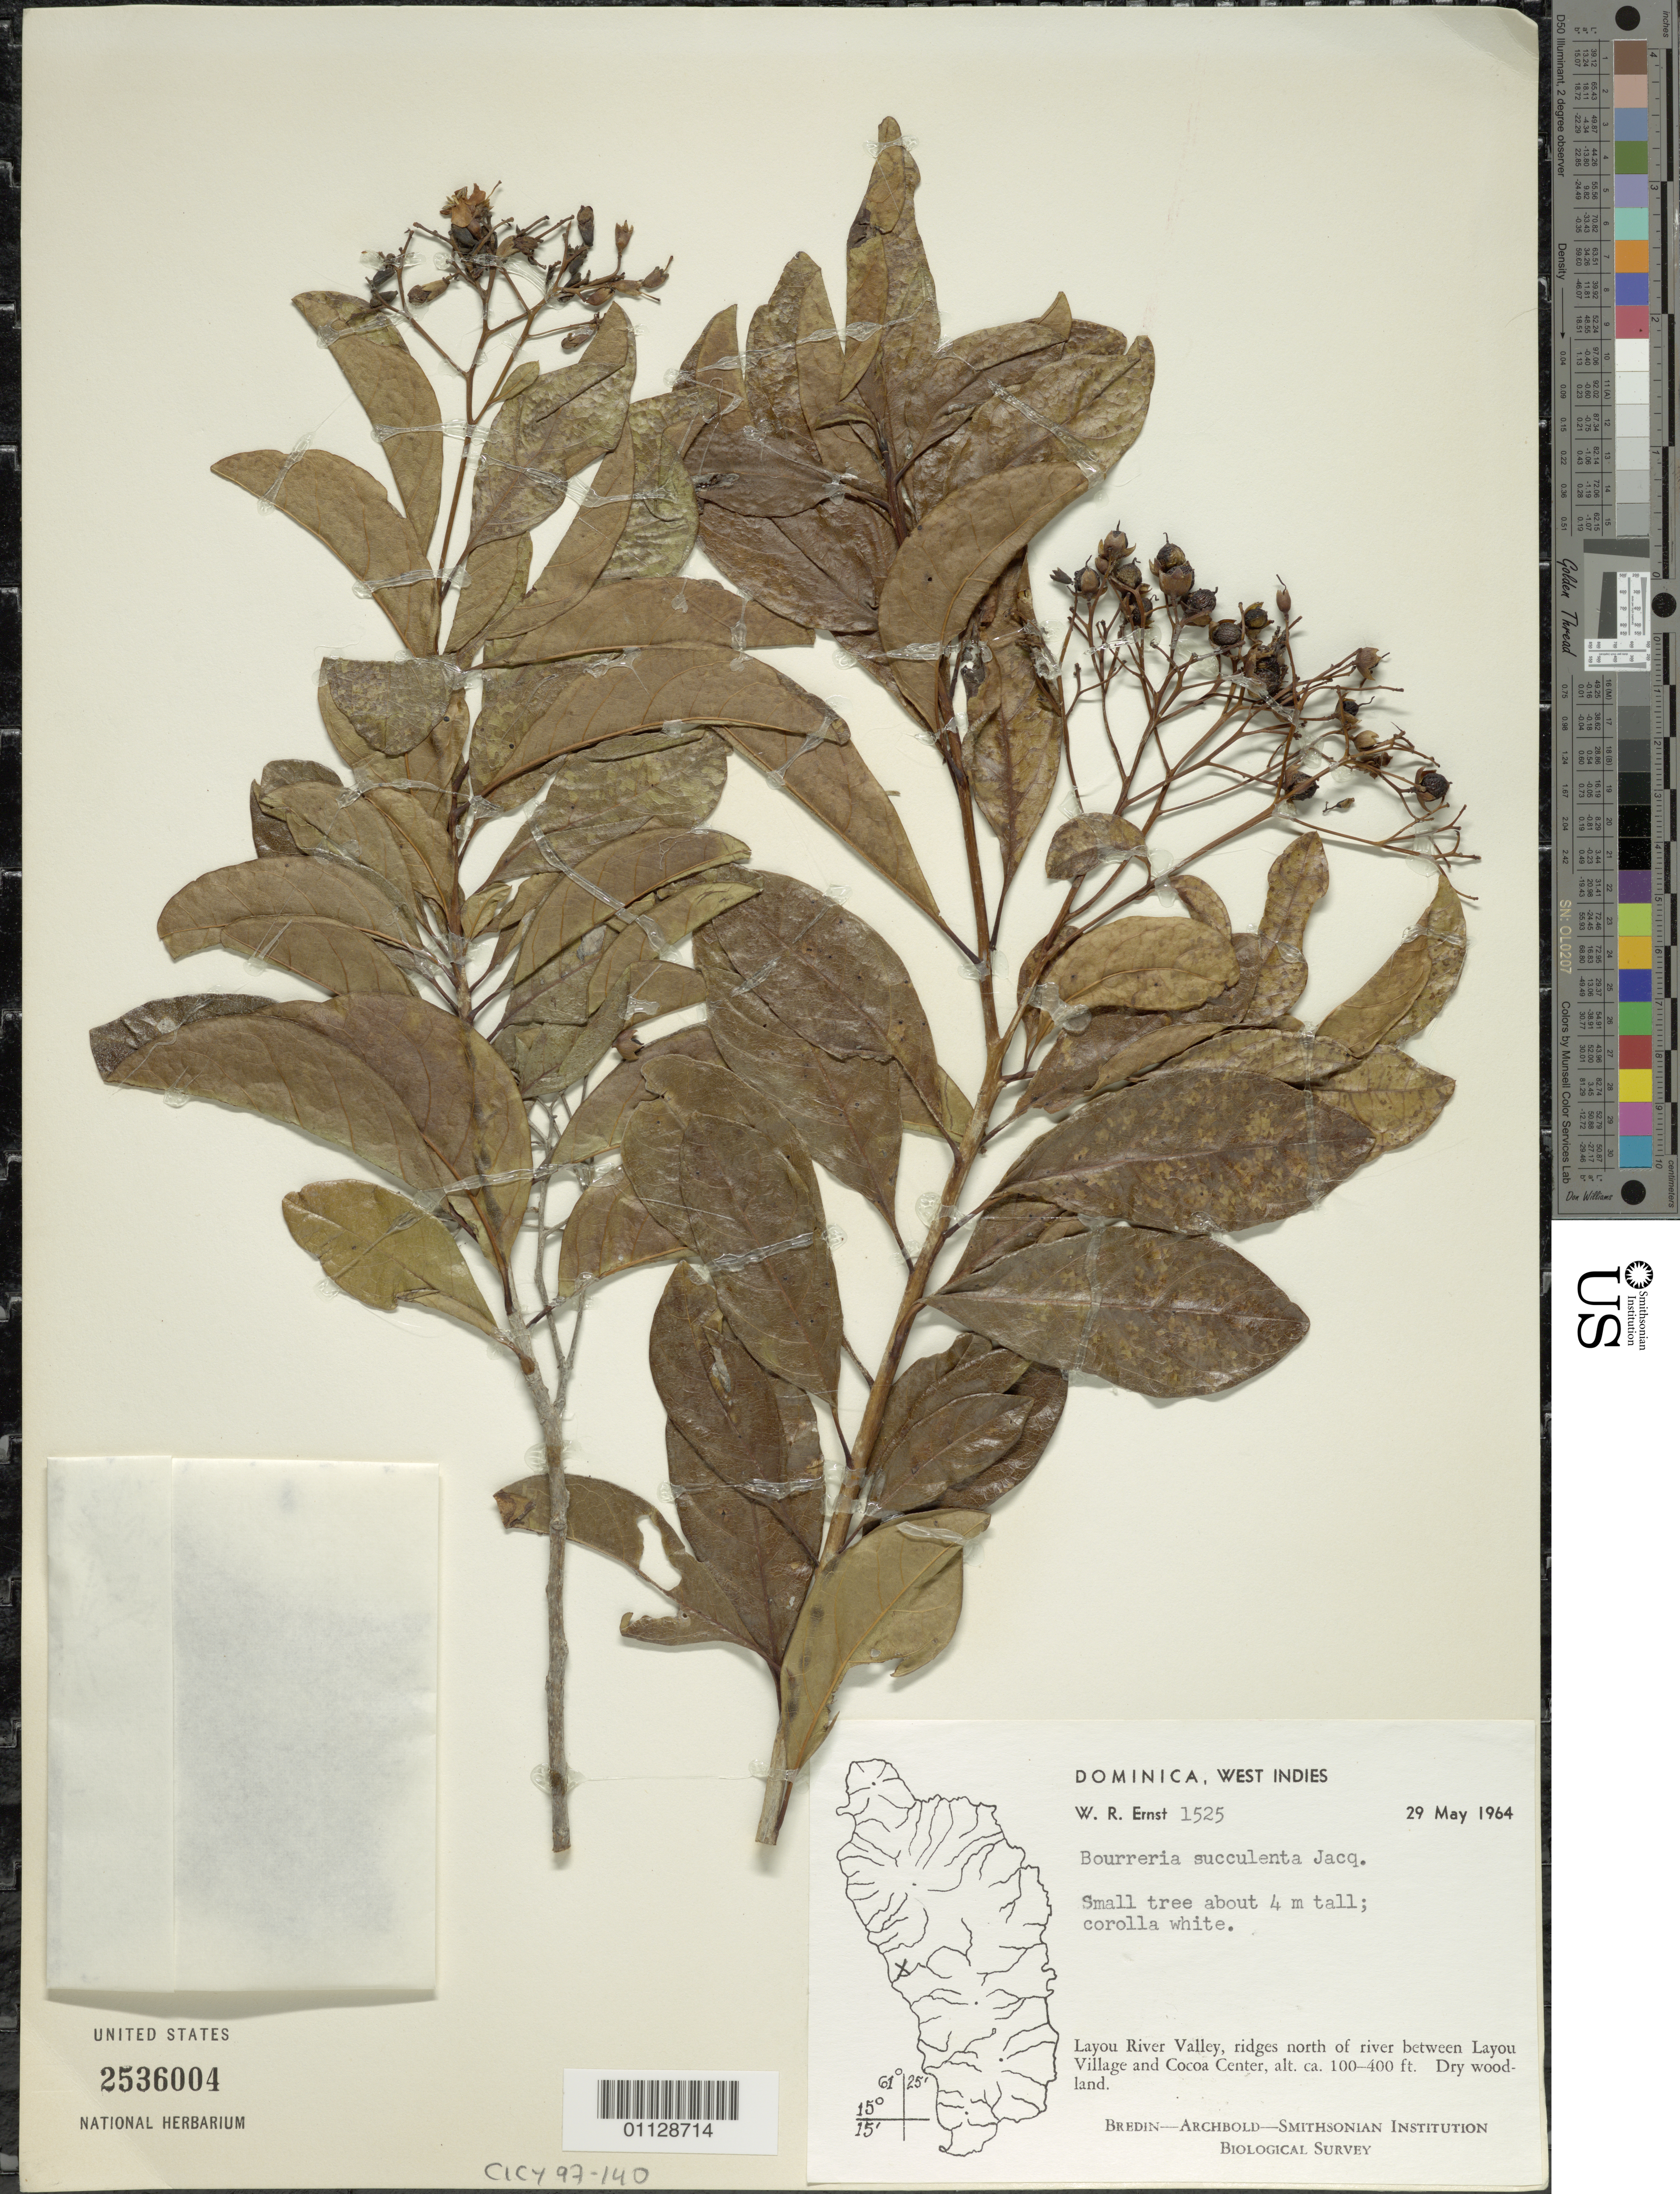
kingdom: Plantae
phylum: Tracheophyta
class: Magnoliopsida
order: Boraginales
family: Ehretiaceae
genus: Bourreria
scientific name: Bourreria succulenta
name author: Jacq.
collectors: W. R. Ernst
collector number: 1525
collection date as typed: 29 May 1964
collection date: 1964-05-29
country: Dominica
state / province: St. Joseph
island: Dominica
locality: Layou River Valley, ridges N of river between Layou Village and Cocoa Center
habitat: dry woodland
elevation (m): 30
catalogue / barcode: US 1525